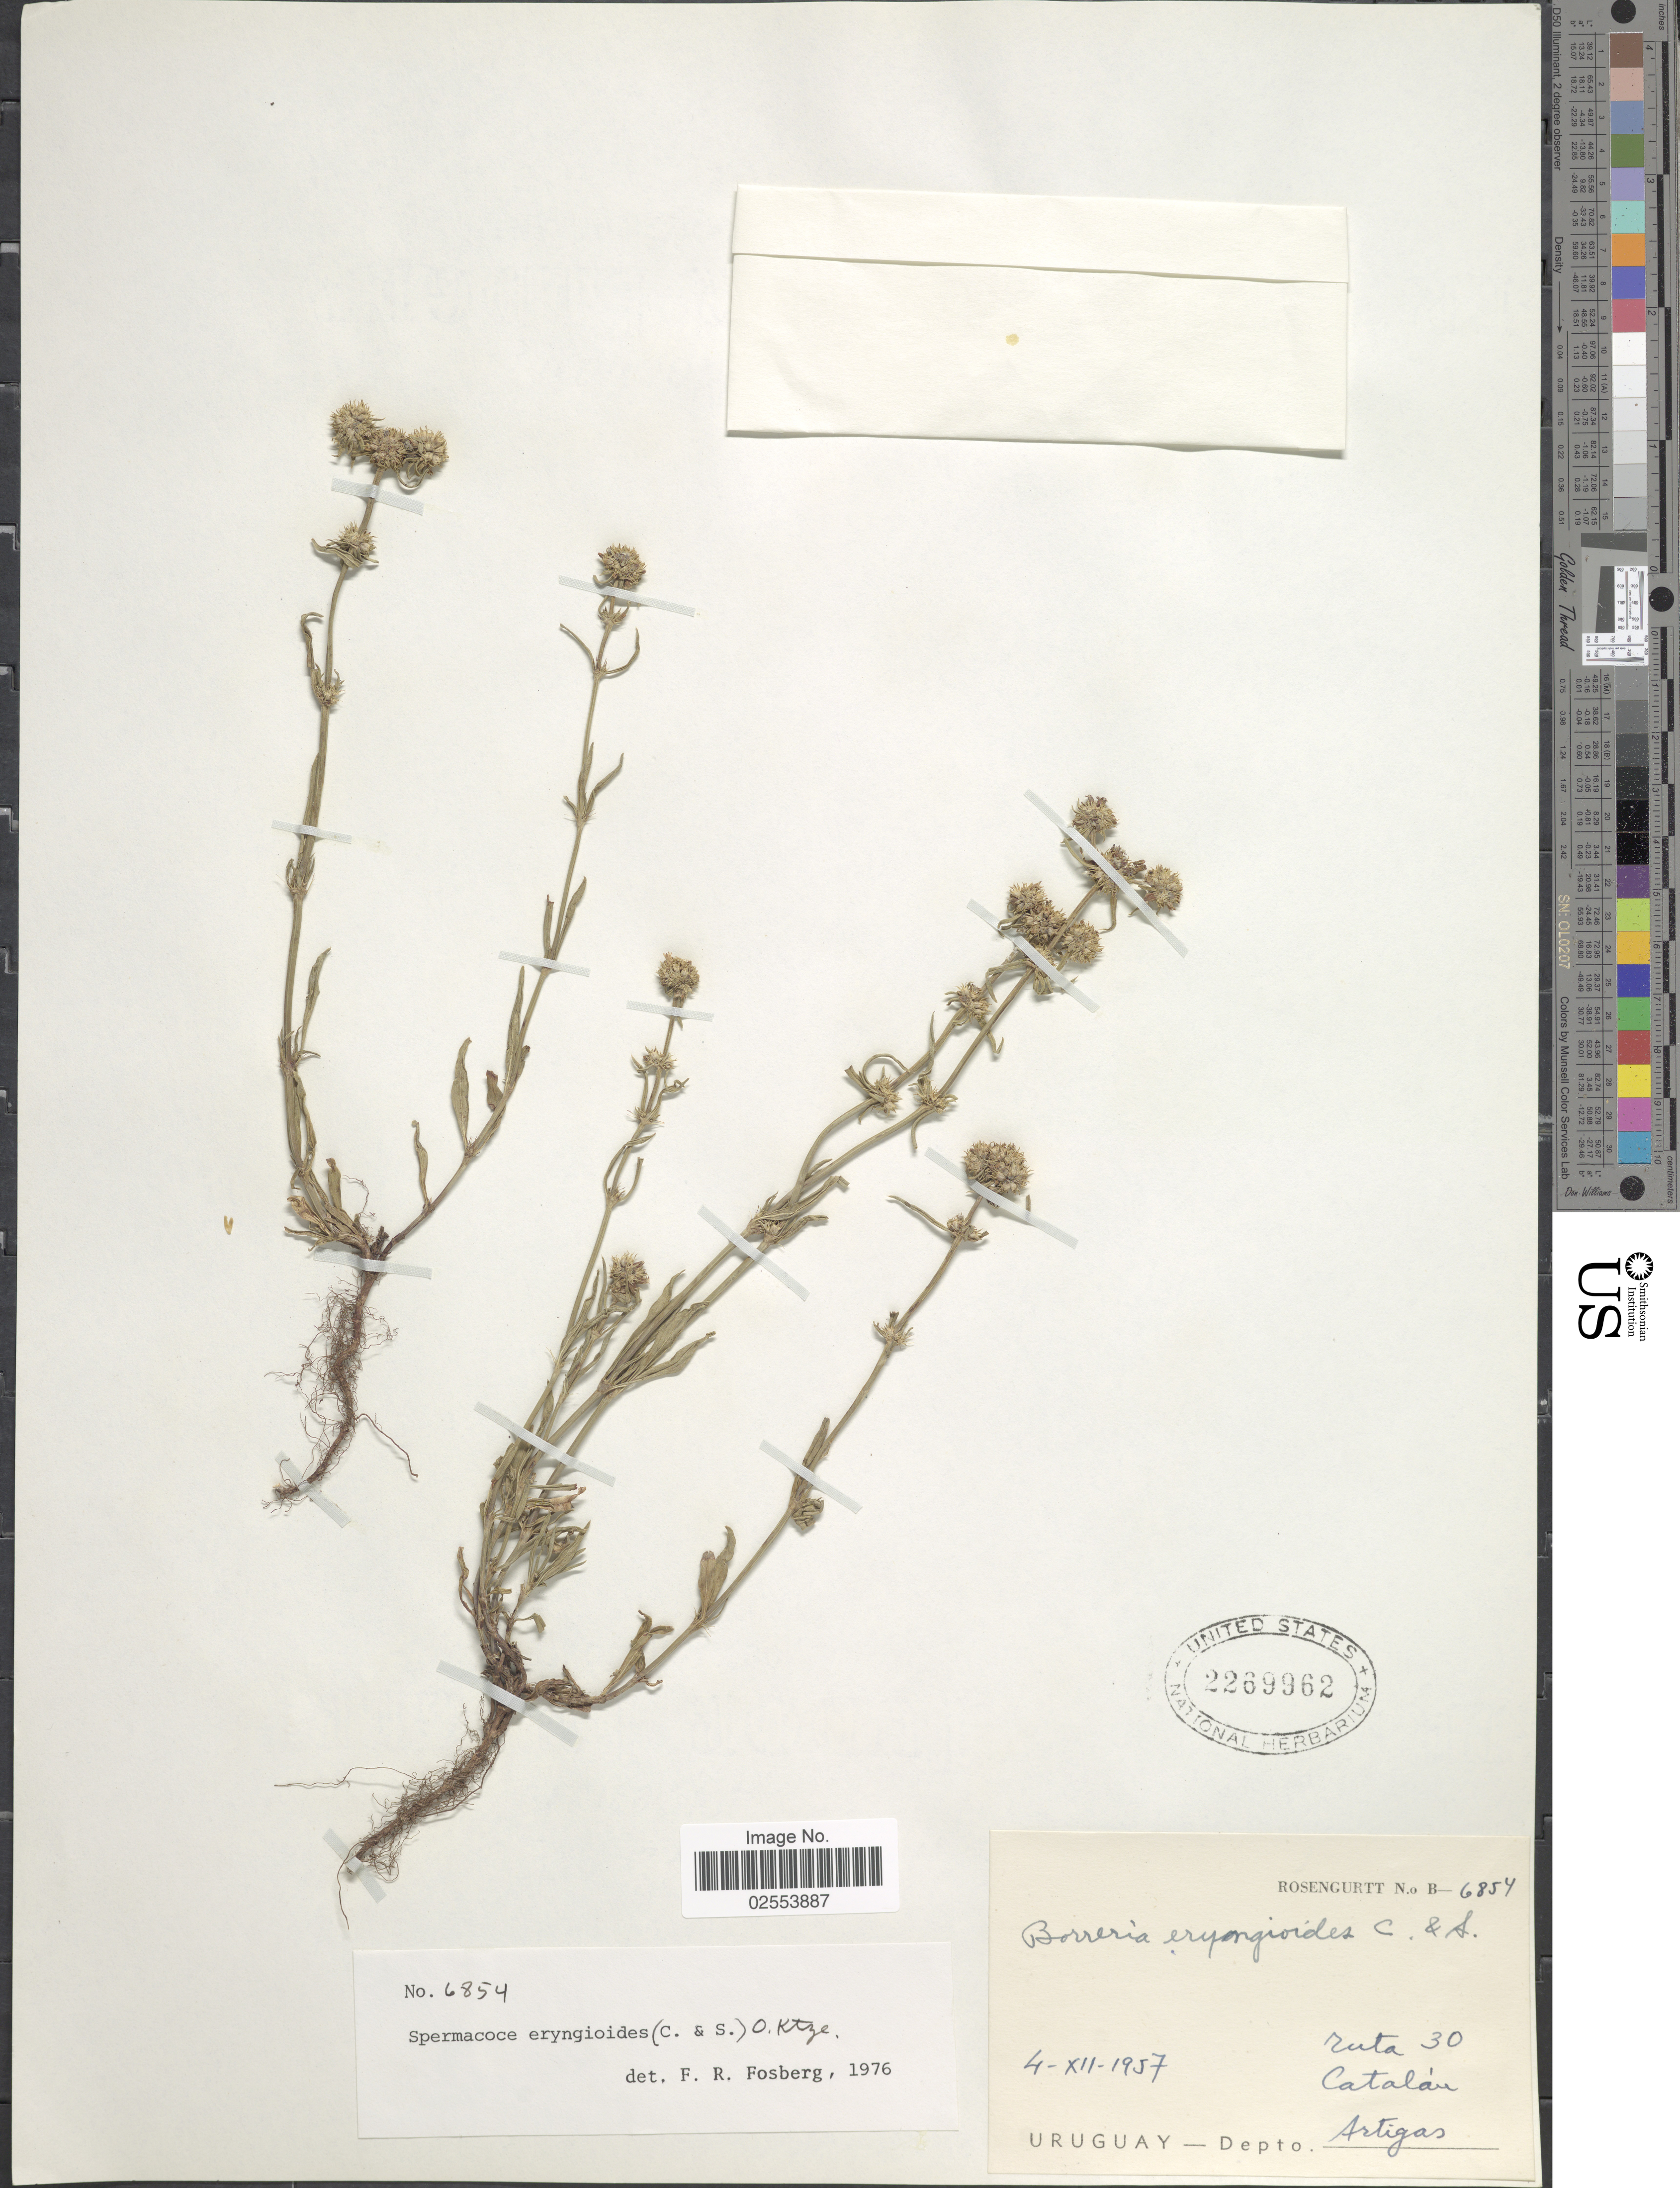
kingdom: Plantae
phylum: Tracheophyta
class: Magnoliopsida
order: Gentianales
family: Rubiaceae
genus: Spermacoce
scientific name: Spermacoce eryngioides var. eryngioides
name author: (Cham. & Schltdl.) Kuntze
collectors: Rosengurtt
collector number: B-6854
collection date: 1957-12-04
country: Uruguay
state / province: Artigas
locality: Ruta 30 Catalau.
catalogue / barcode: US 2269962